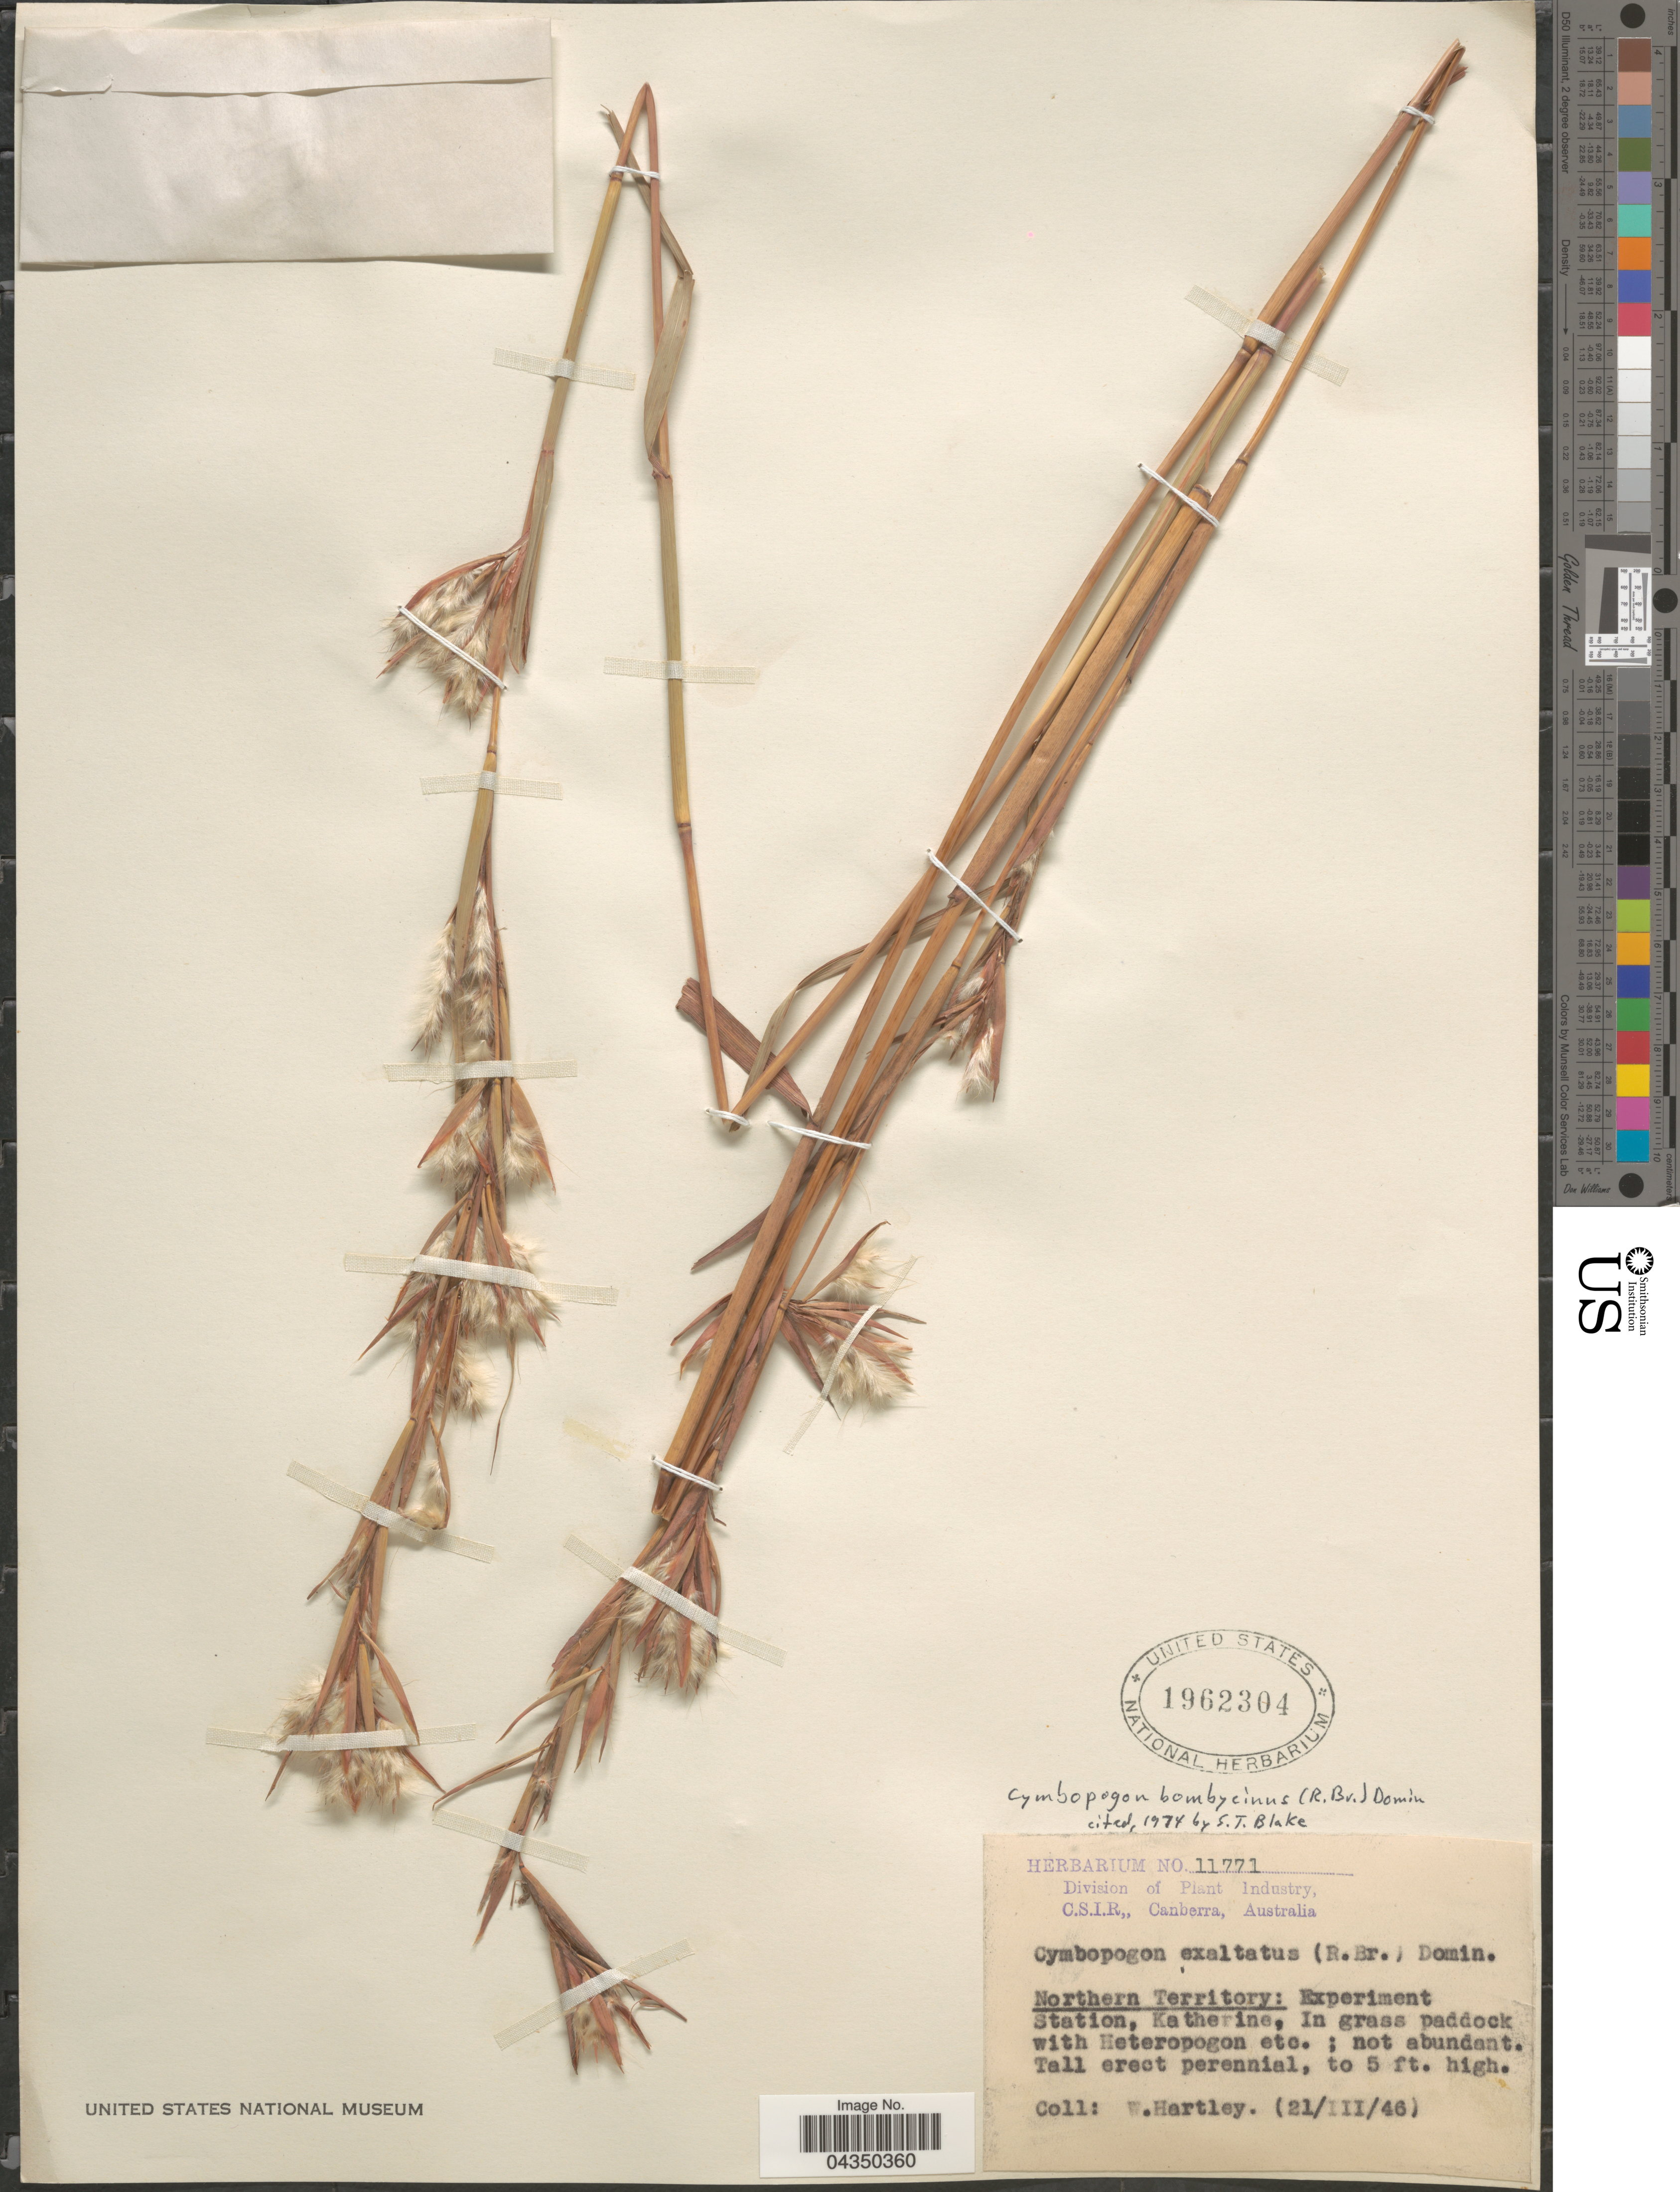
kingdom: Plantae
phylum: Tracheophyta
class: Liliopsida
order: Poales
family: Poaceae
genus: Cymbopogon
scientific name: Cymbopogon bombycinus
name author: A. Camus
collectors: W. Hartley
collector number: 11771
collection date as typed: Transcribed d/m/y: 21/3/46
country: Australia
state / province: Northern Territory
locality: Experiment Station, Katherine; In grass paddock.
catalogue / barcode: US 1962304